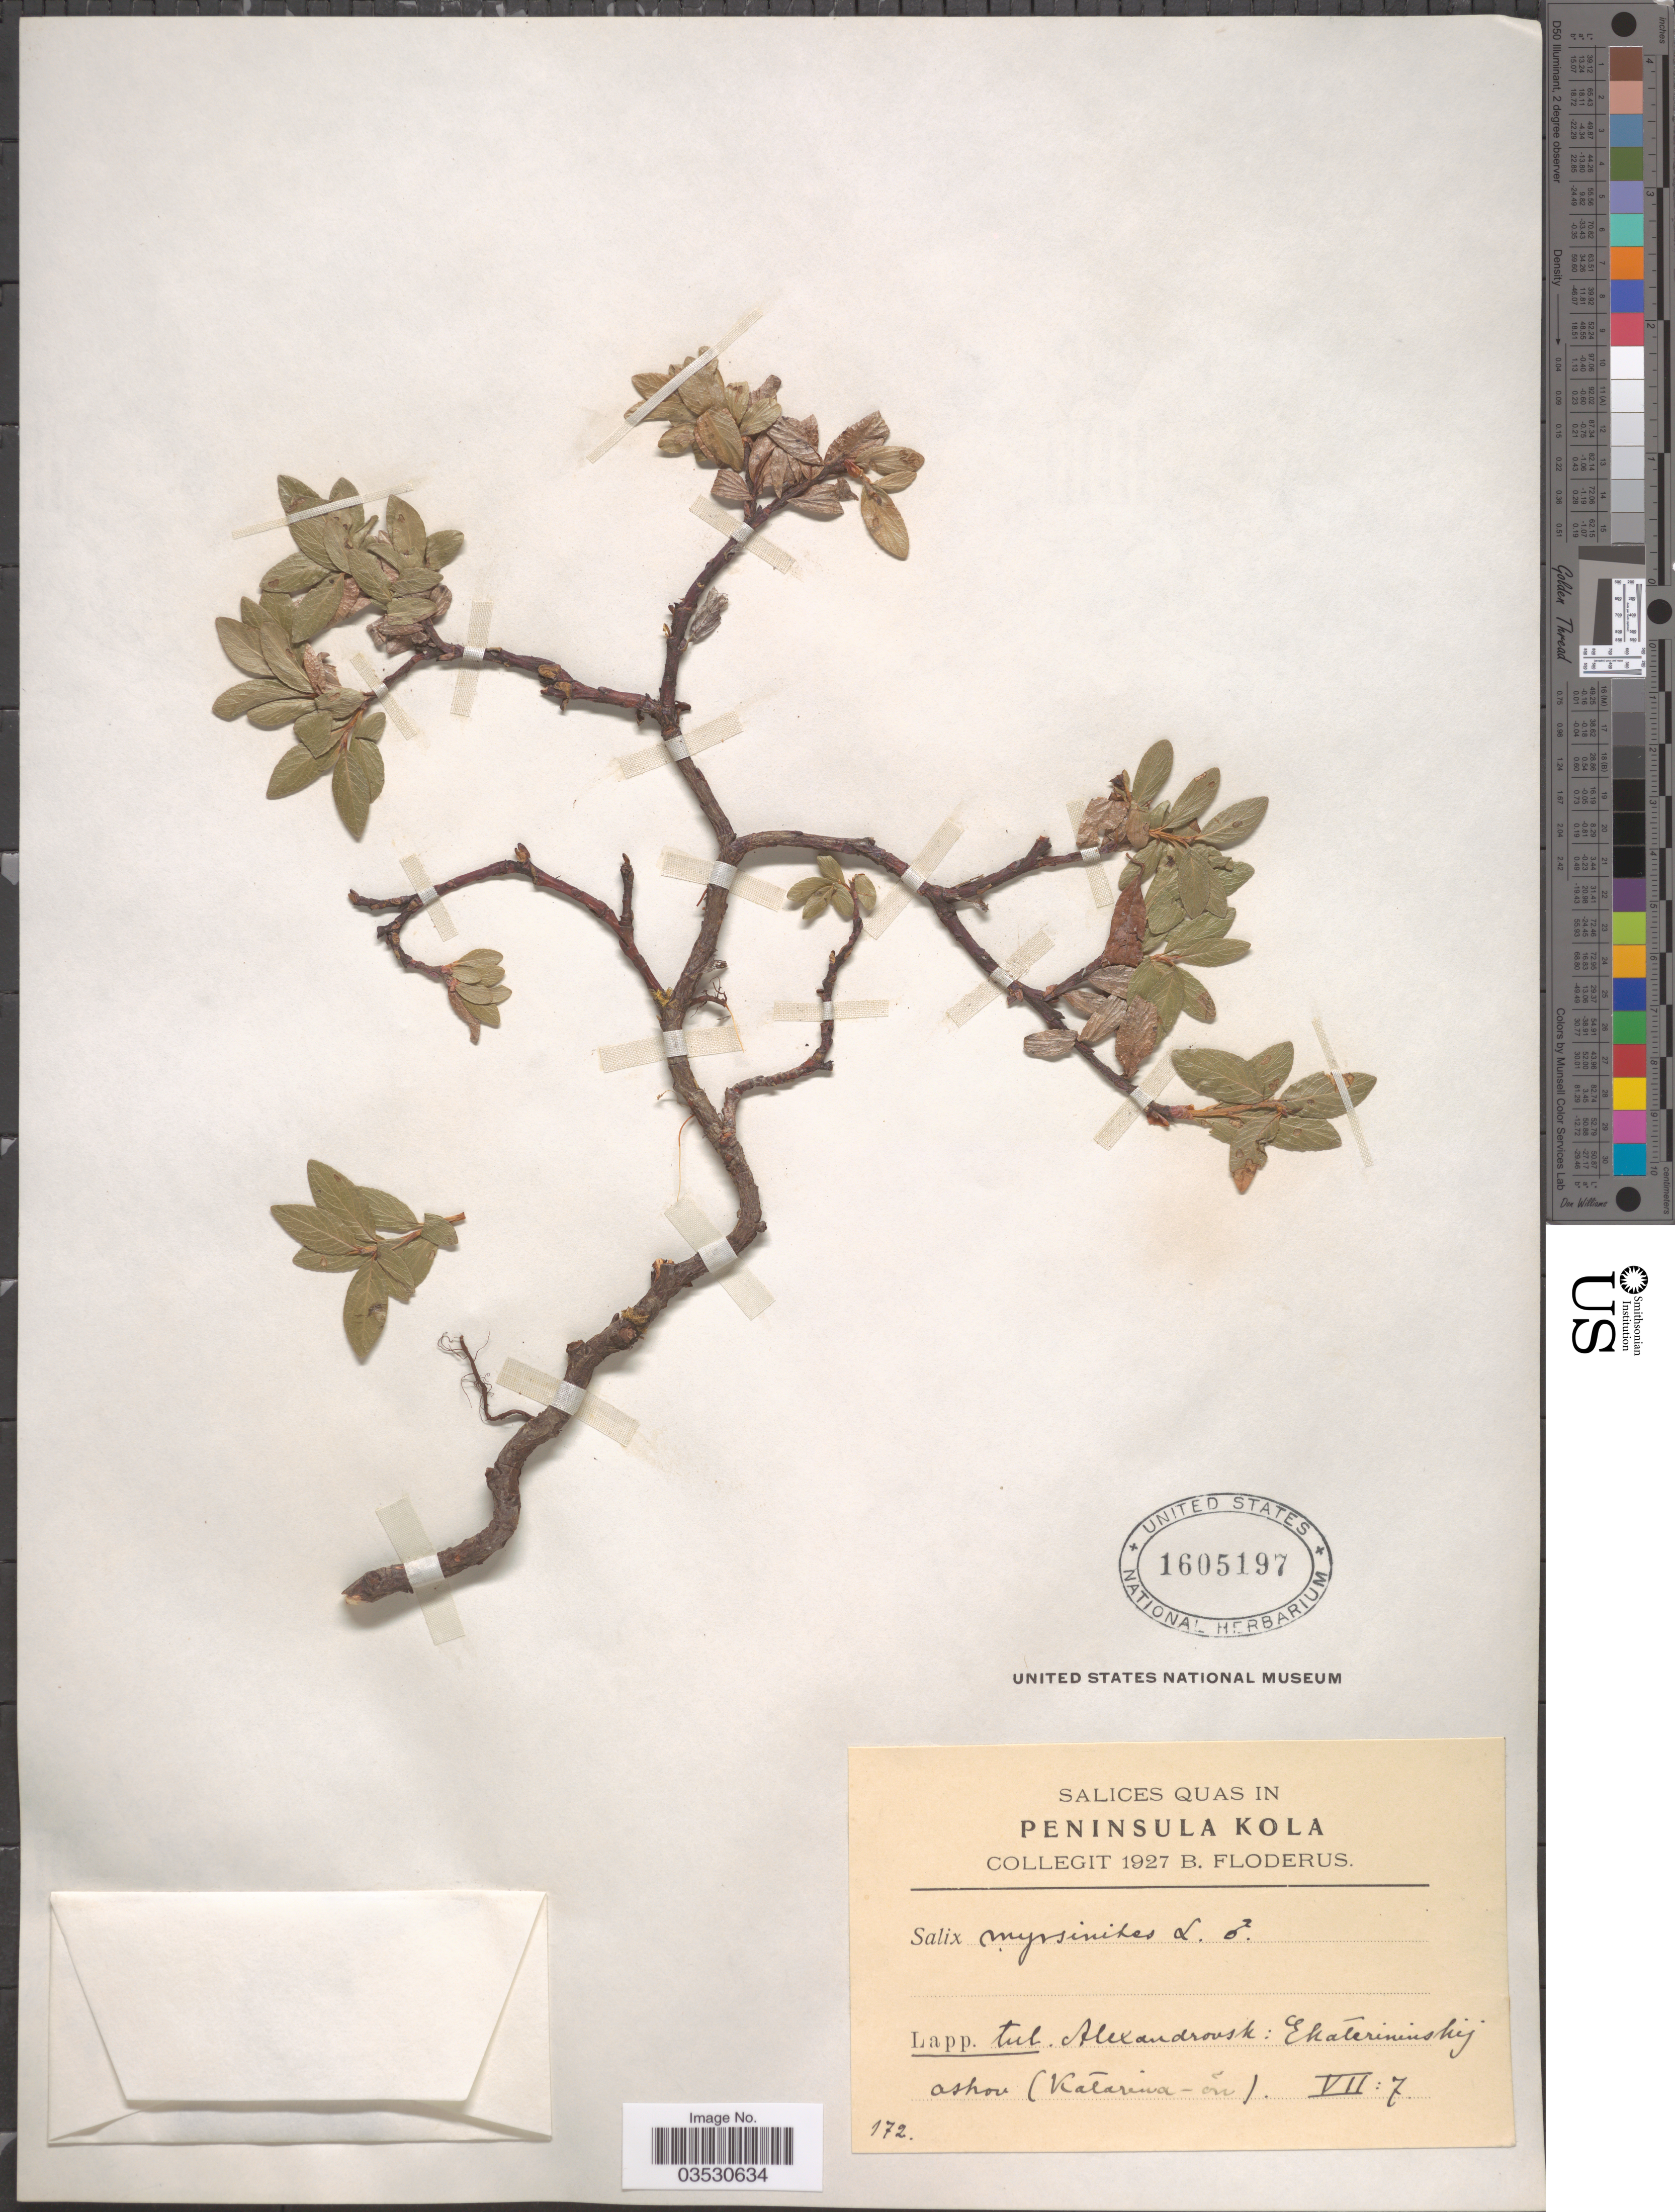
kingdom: Plantae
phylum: Tracheophyta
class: Magnoliopsida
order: Malpighiales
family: Salicaceae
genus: Salix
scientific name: Salix myrsinites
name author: L.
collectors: B. G. O. Floderus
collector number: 172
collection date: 1927-07-07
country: Russian Federation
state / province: Murmansk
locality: Peninsula Kola. Lapp. tul. Alexandrovsk: Ekaterininskij ashore (Katarina-on)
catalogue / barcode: US 1605197